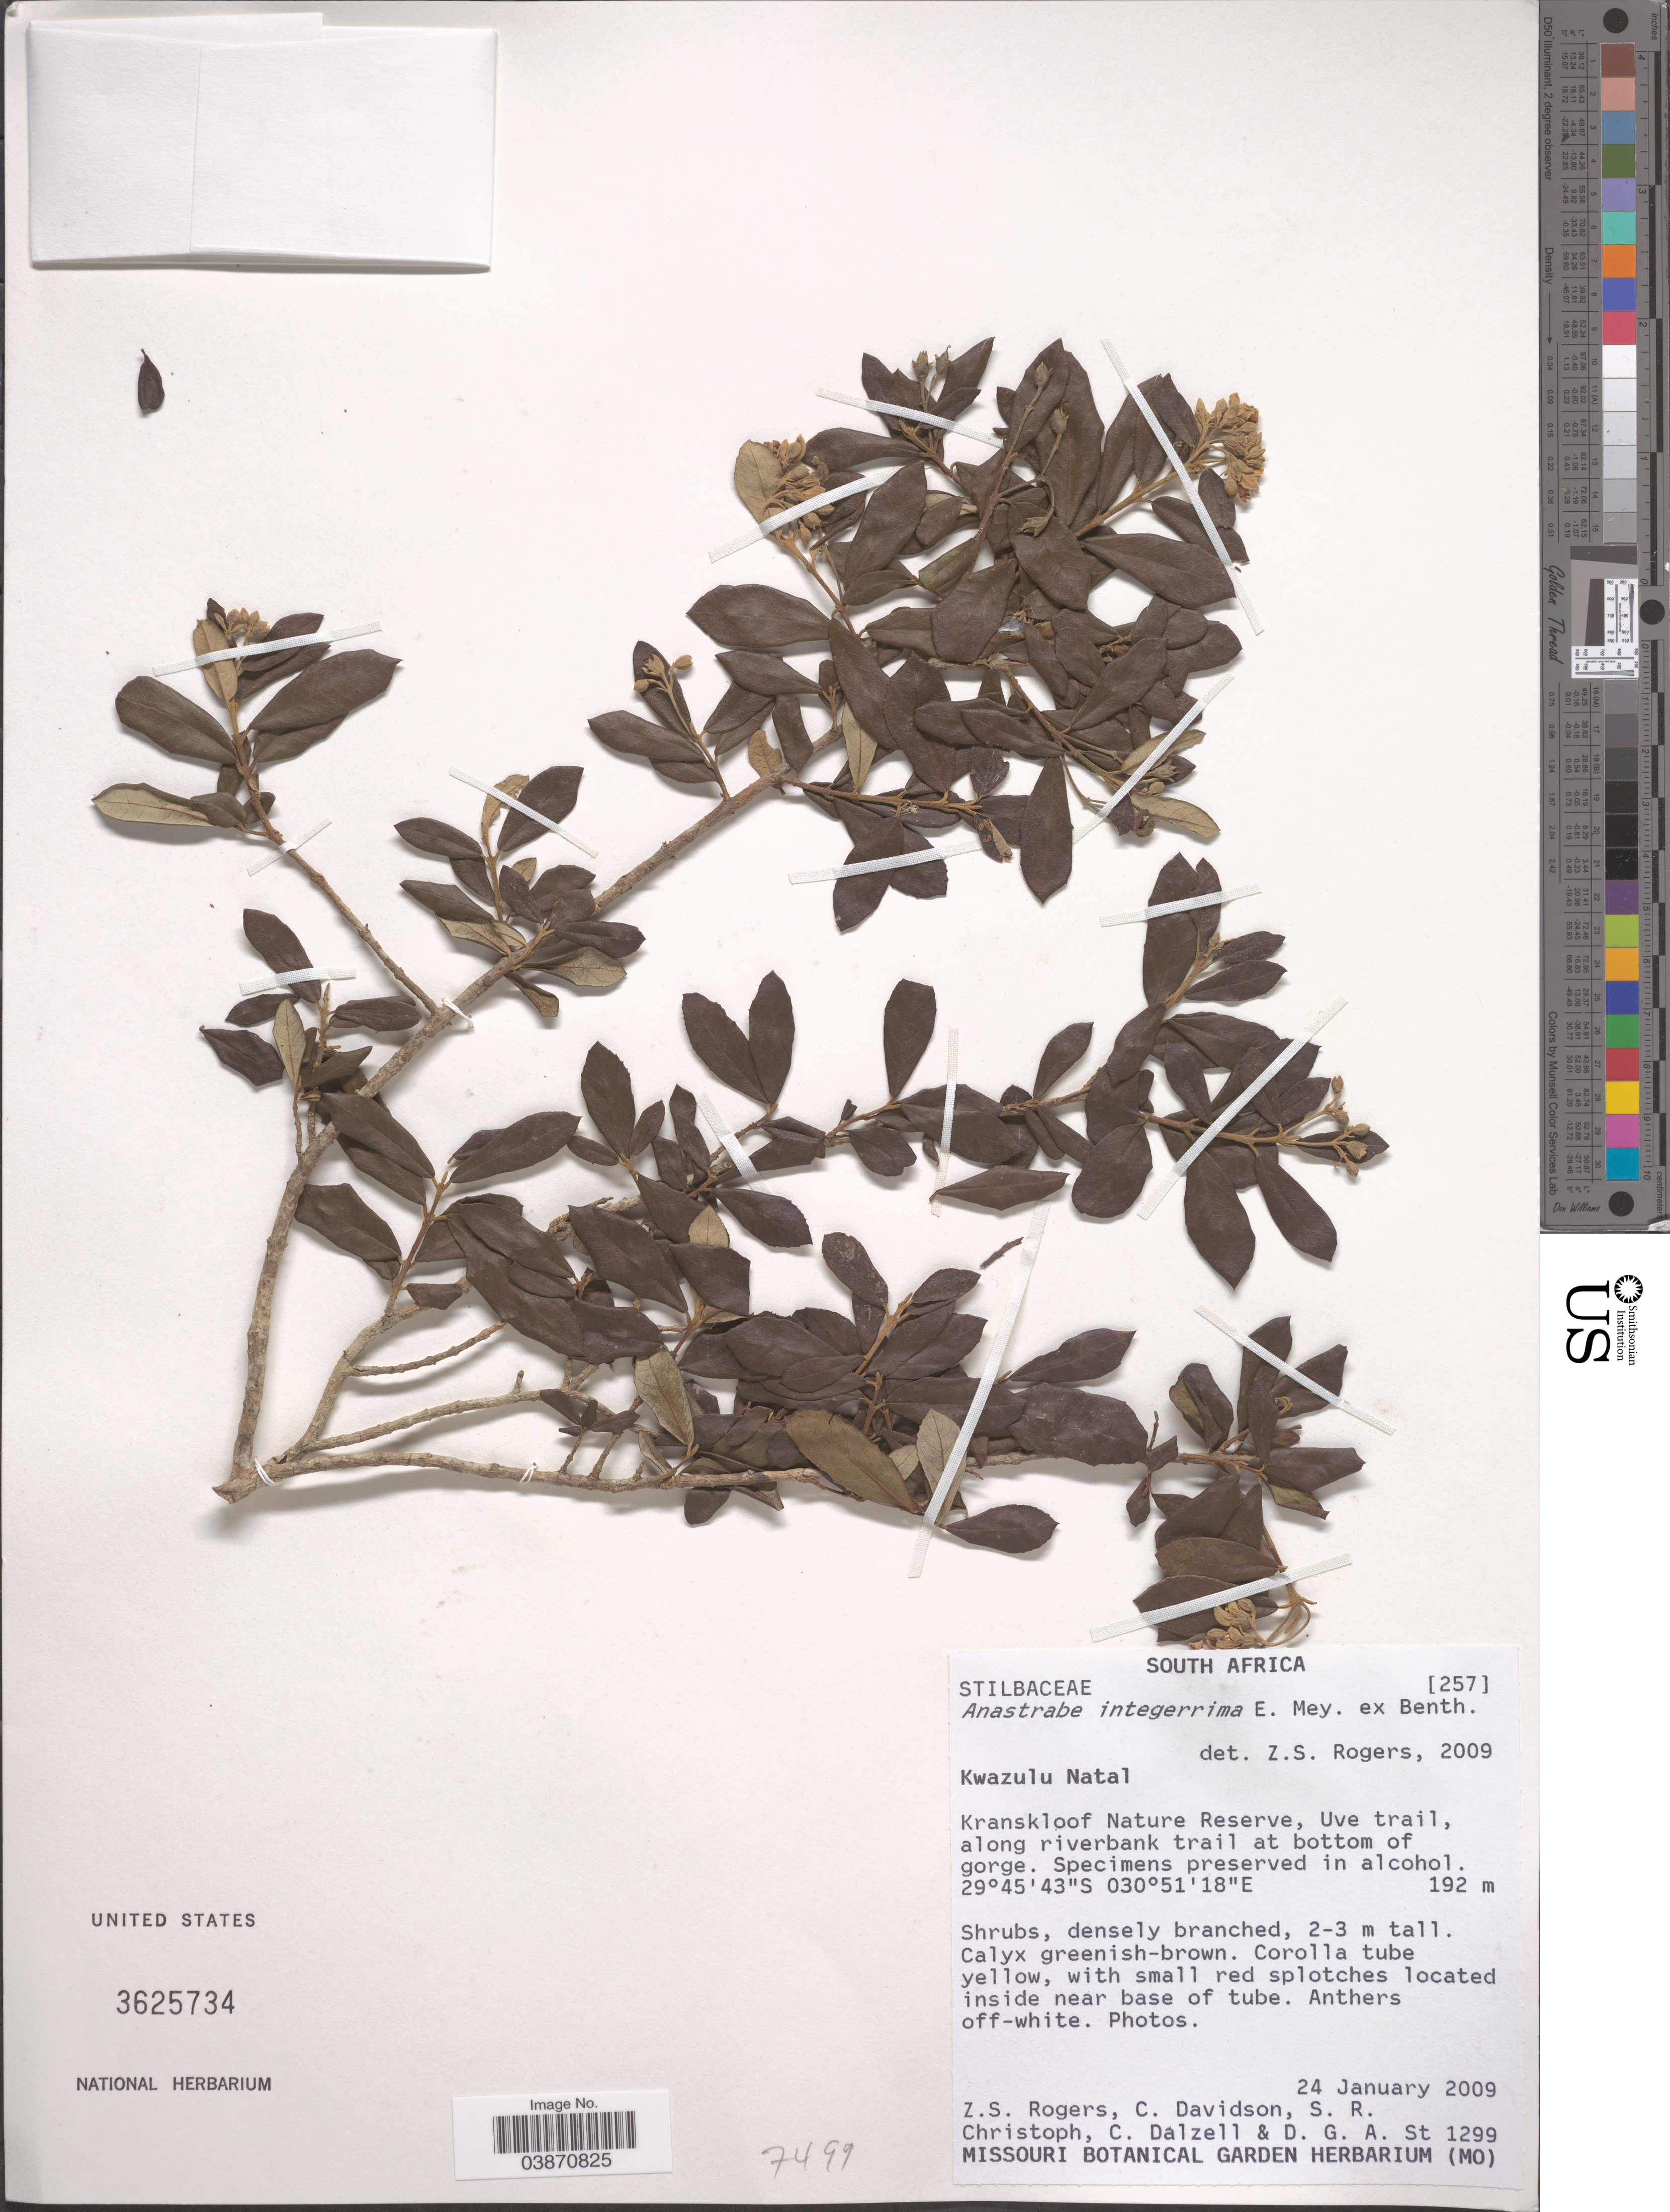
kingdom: Plantae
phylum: Tracheophyta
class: Magnoliopsida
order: Lamiales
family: Stilbaceae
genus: Anastrabe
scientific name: Anastrabe integerrima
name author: E. Mey. ex Benth.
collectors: Z. S. Rogers, C. Davidson, S. Christoph, C. Dalzell & D. St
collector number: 1299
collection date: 2009-01-24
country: South Africa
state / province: KwaZulu-Natal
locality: Kransloof Nature Reserve, Uve trail, along riverbank trail at bottom of gorge.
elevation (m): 192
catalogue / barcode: US 3625734